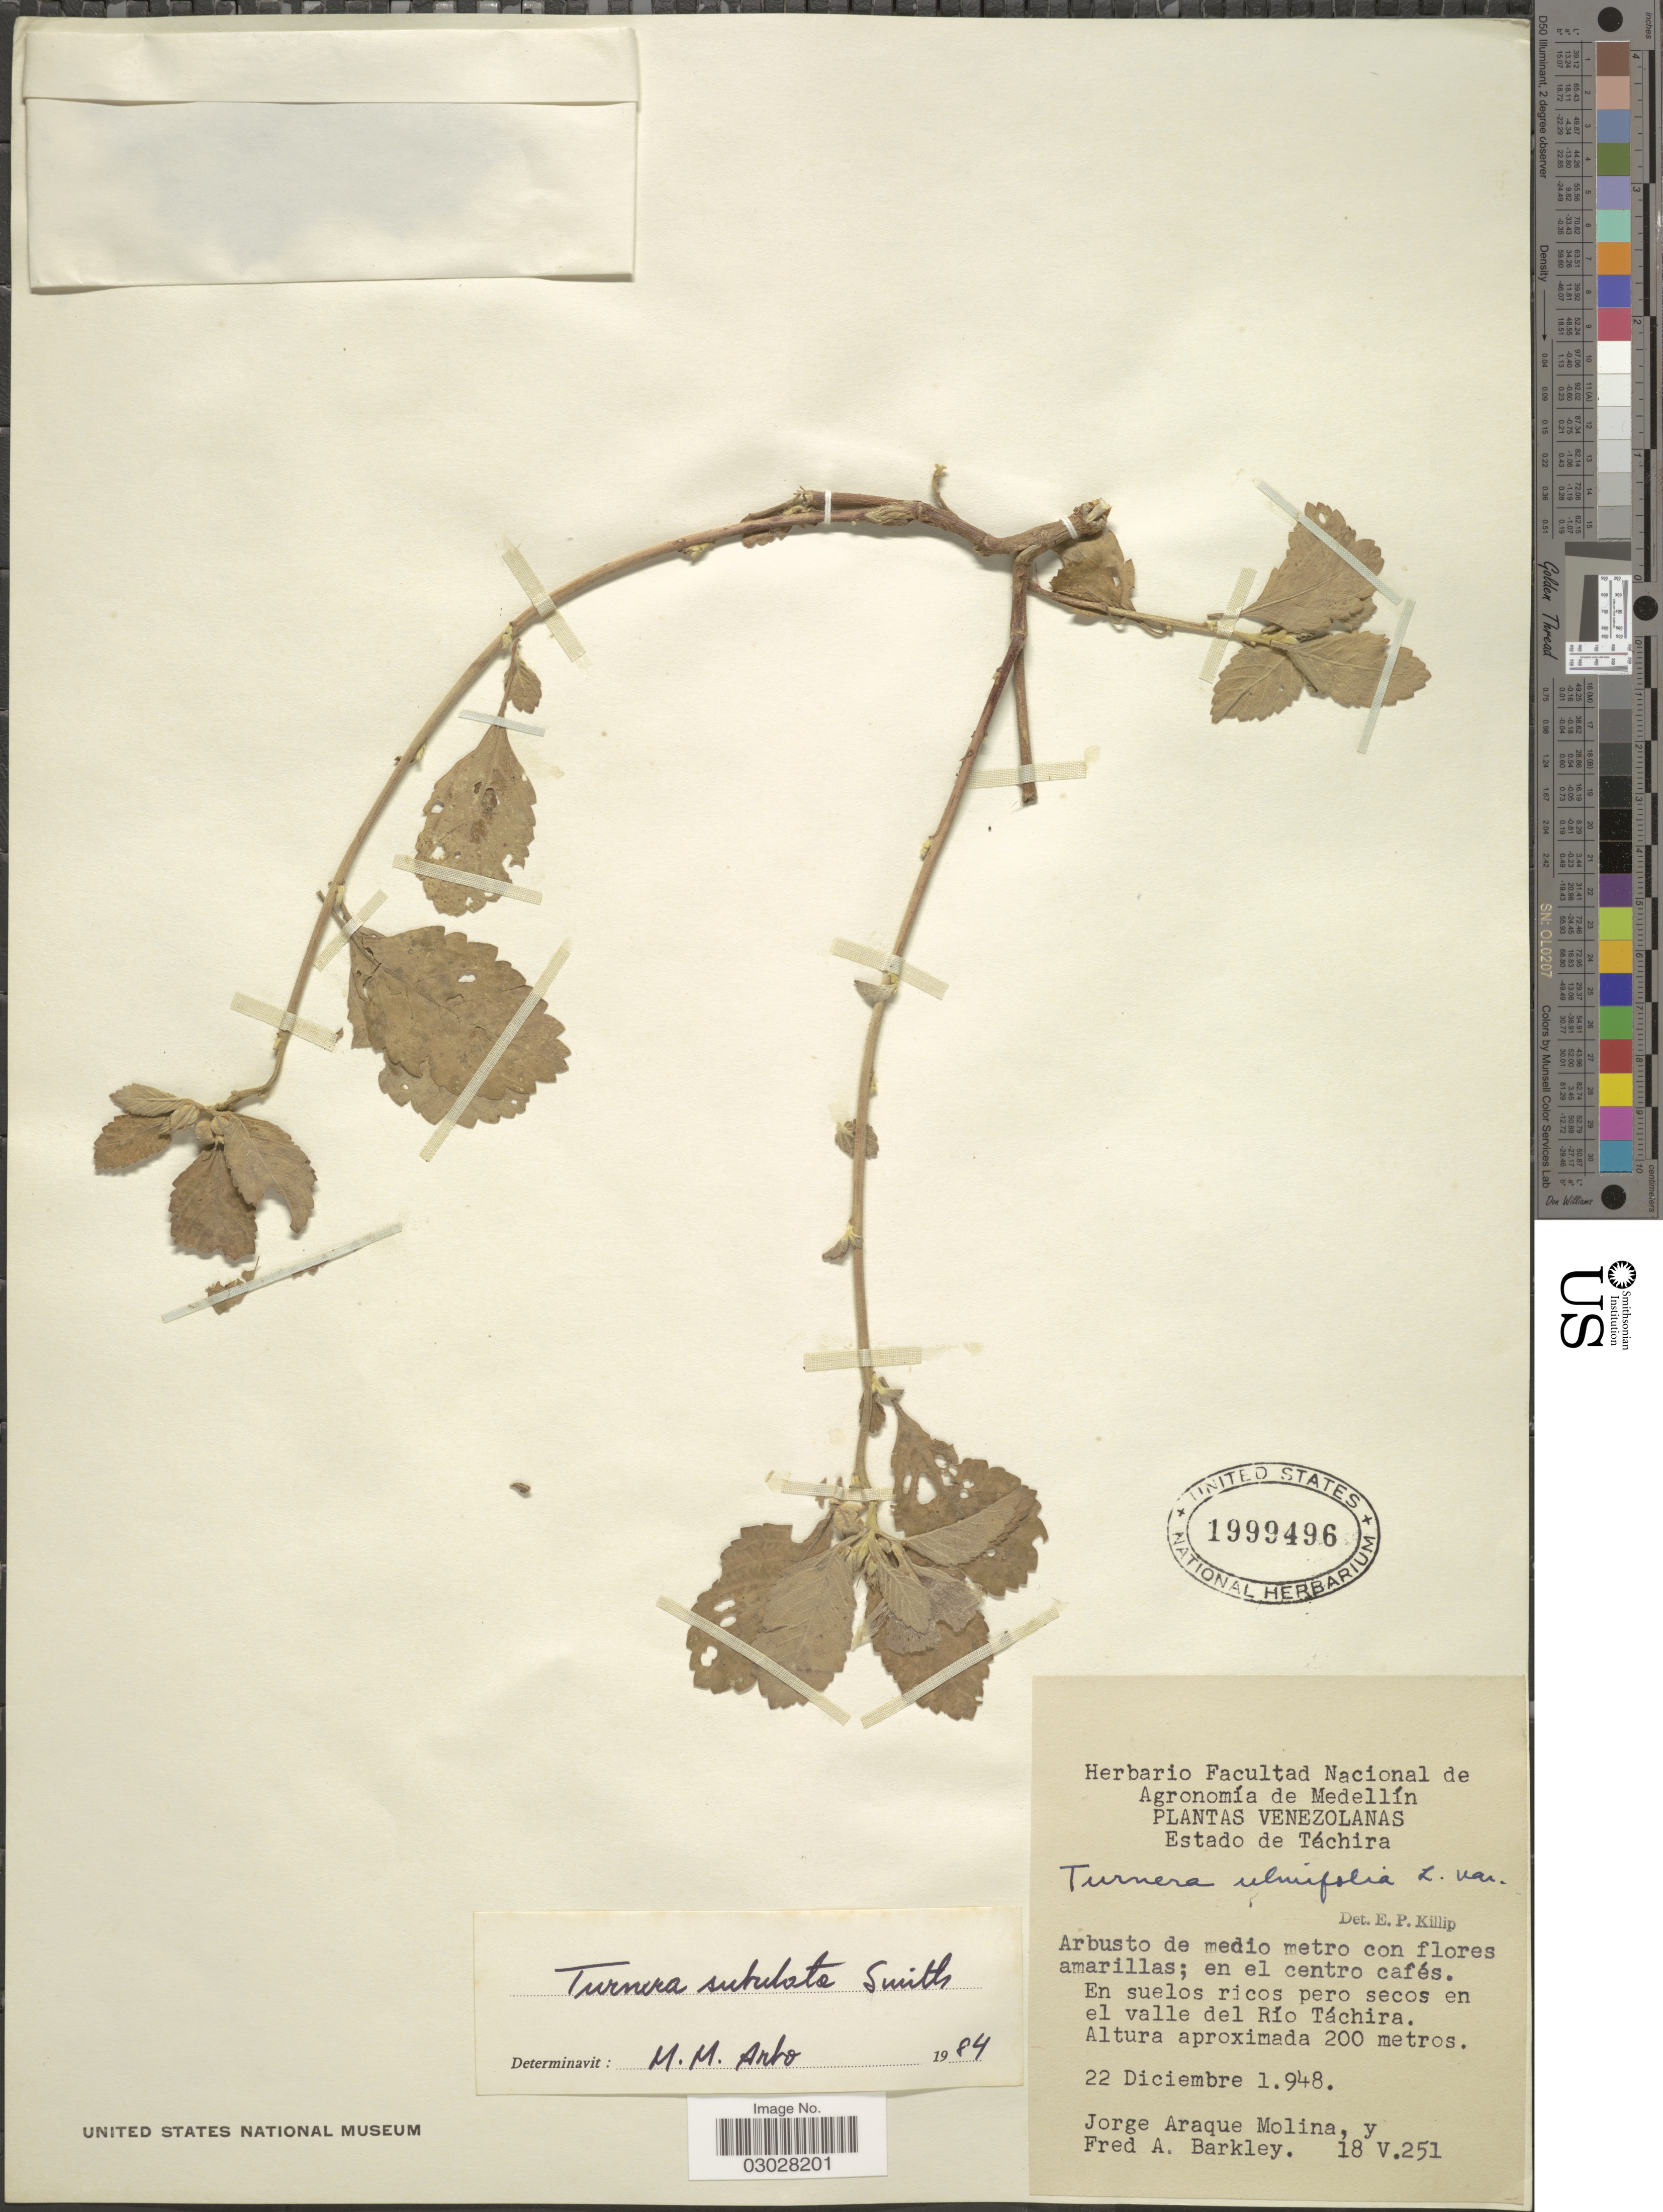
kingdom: Plantae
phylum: Tracheophyta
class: Magnoliopsida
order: Malpighiales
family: Turneraceae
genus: Turnera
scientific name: Turnera subulata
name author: Sm.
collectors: J. Araque Molina & F. A. Barkley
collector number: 18V.251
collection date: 1948-12-22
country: Venezuela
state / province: Tachira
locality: Estado de Táchira. En suelos ricos pero secos en el valle del Río Táchira.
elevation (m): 200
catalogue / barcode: US 1999496